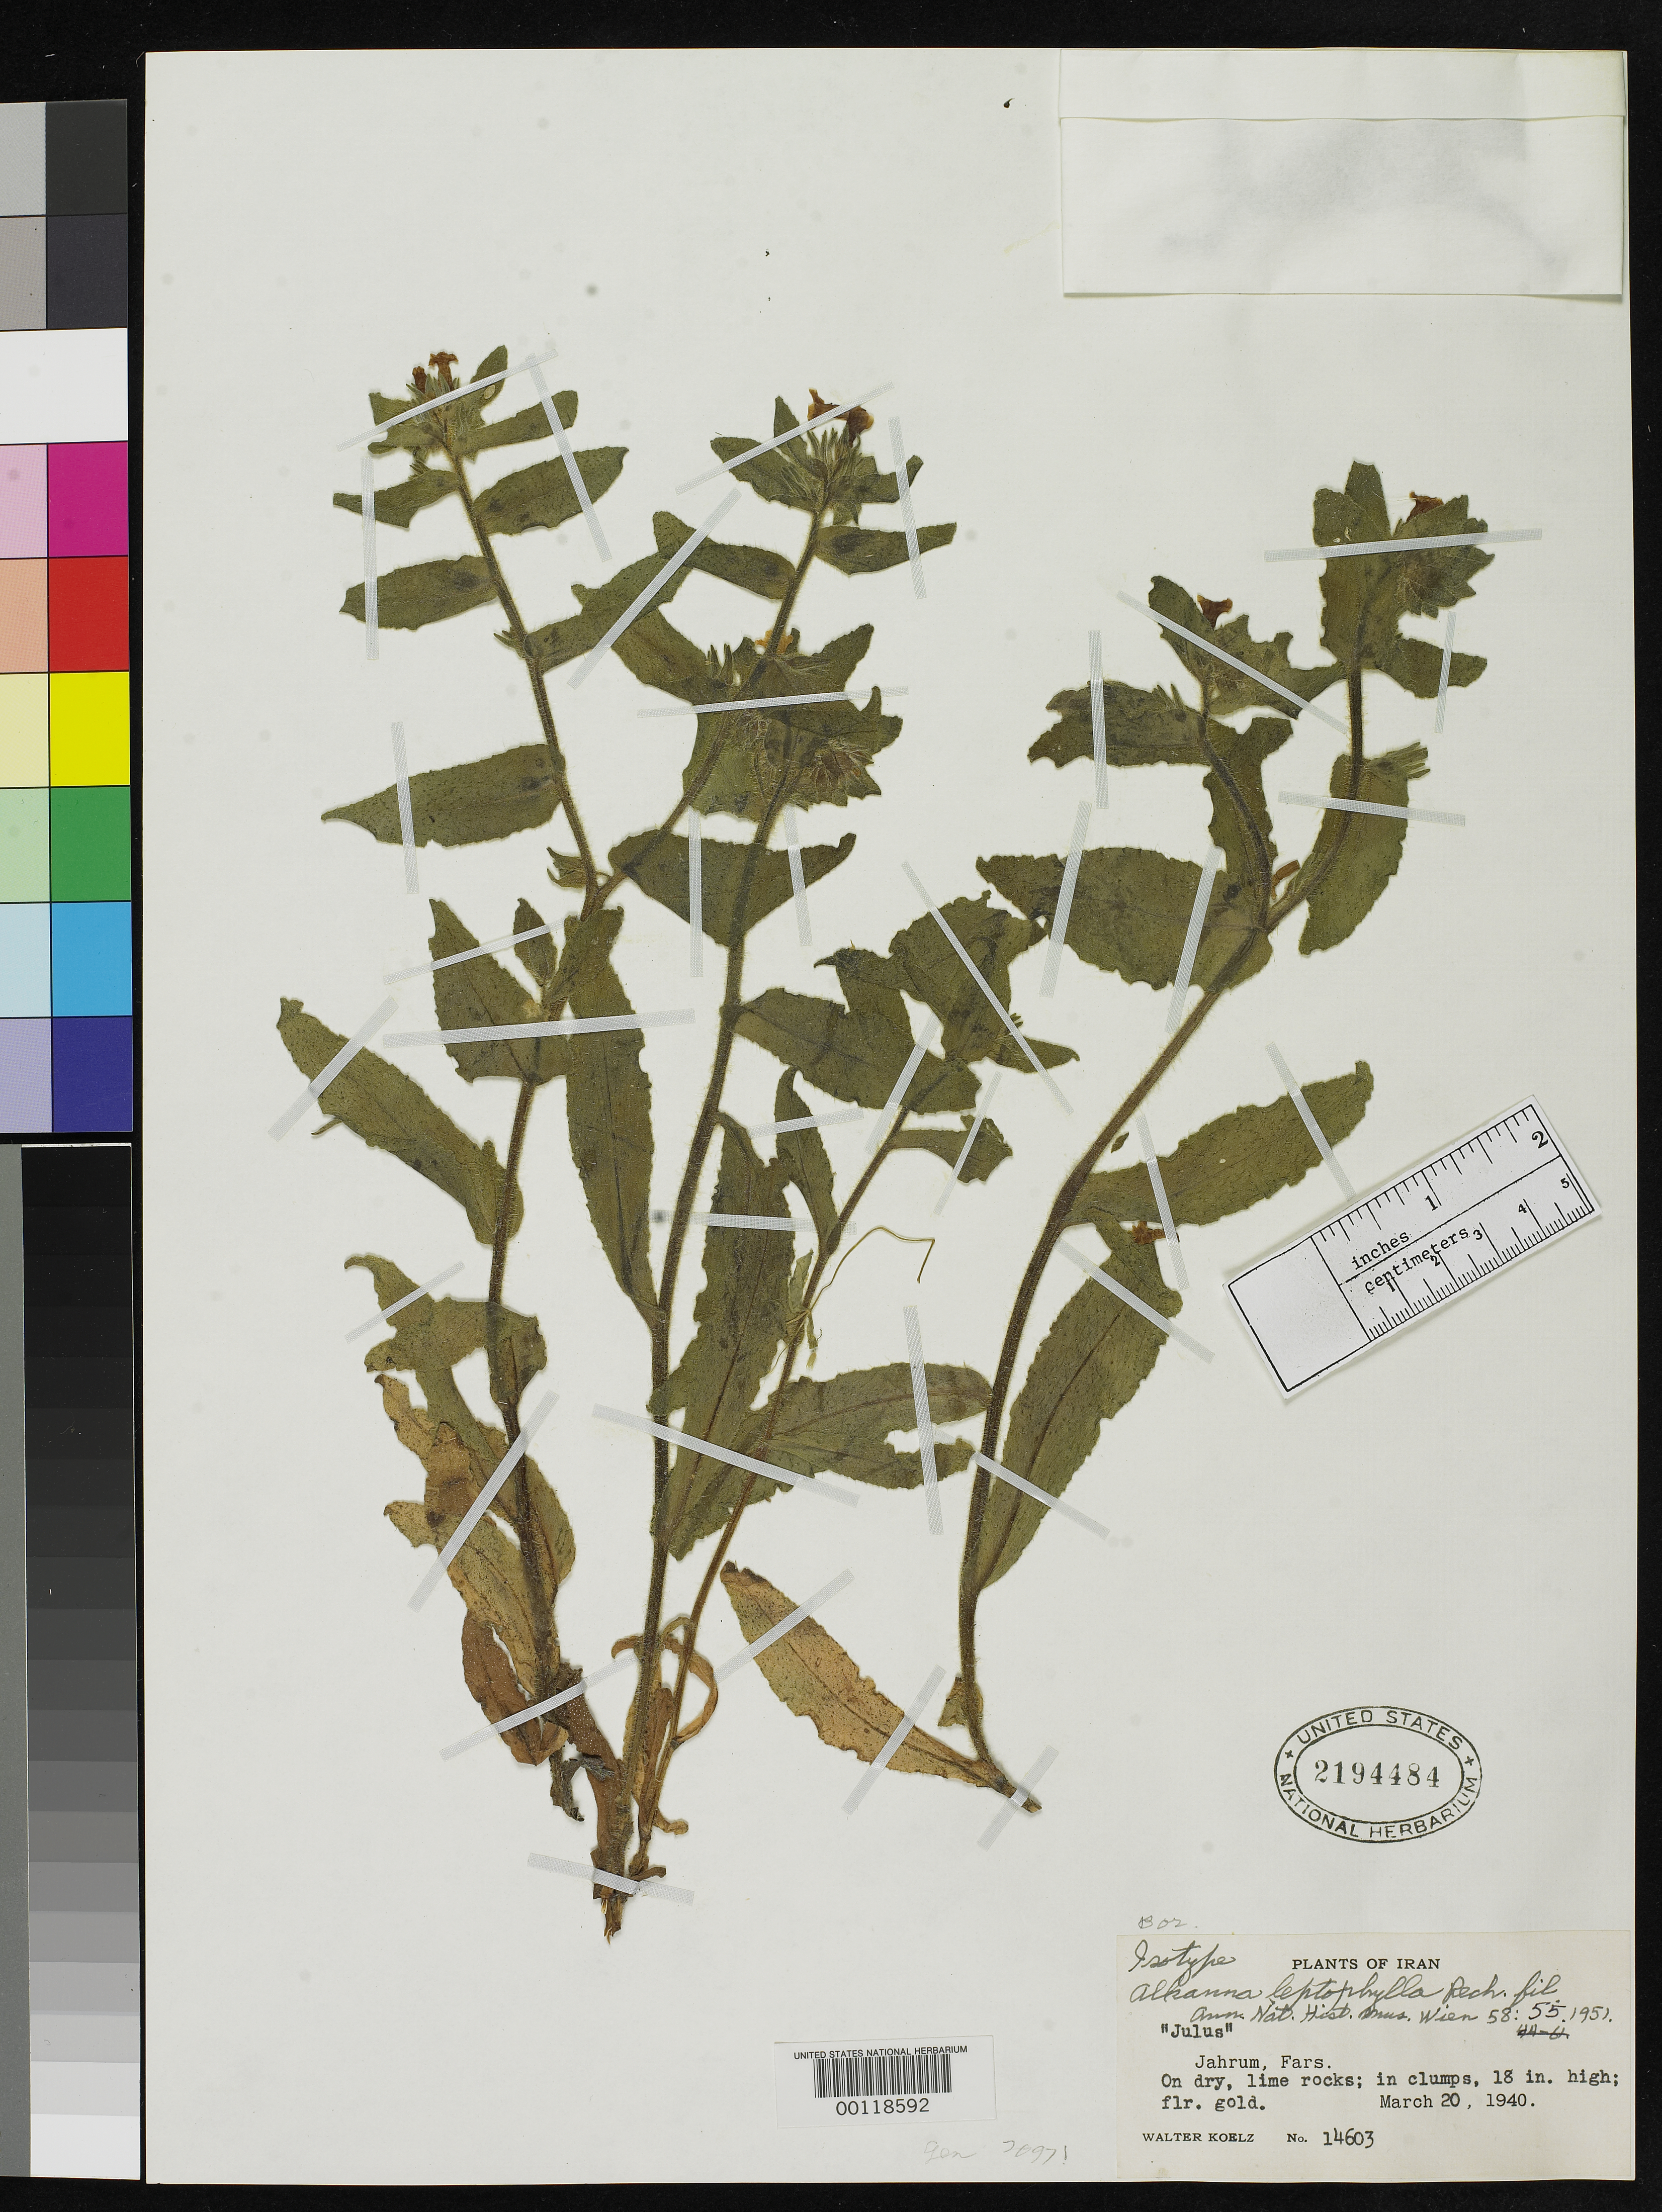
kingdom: Plantae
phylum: Tracheophyta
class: Magnoliopsida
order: Boraginales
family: Boraginaceae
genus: Alkanna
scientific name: Alkanna leptophylla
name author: Rech. f.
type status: Isotype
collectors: W. N. Koelz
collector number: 14603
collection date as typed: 20 Mar 1940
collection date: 1940-03-20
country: Iran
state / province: Fars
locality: Jahrum.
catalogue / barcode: US 2194484